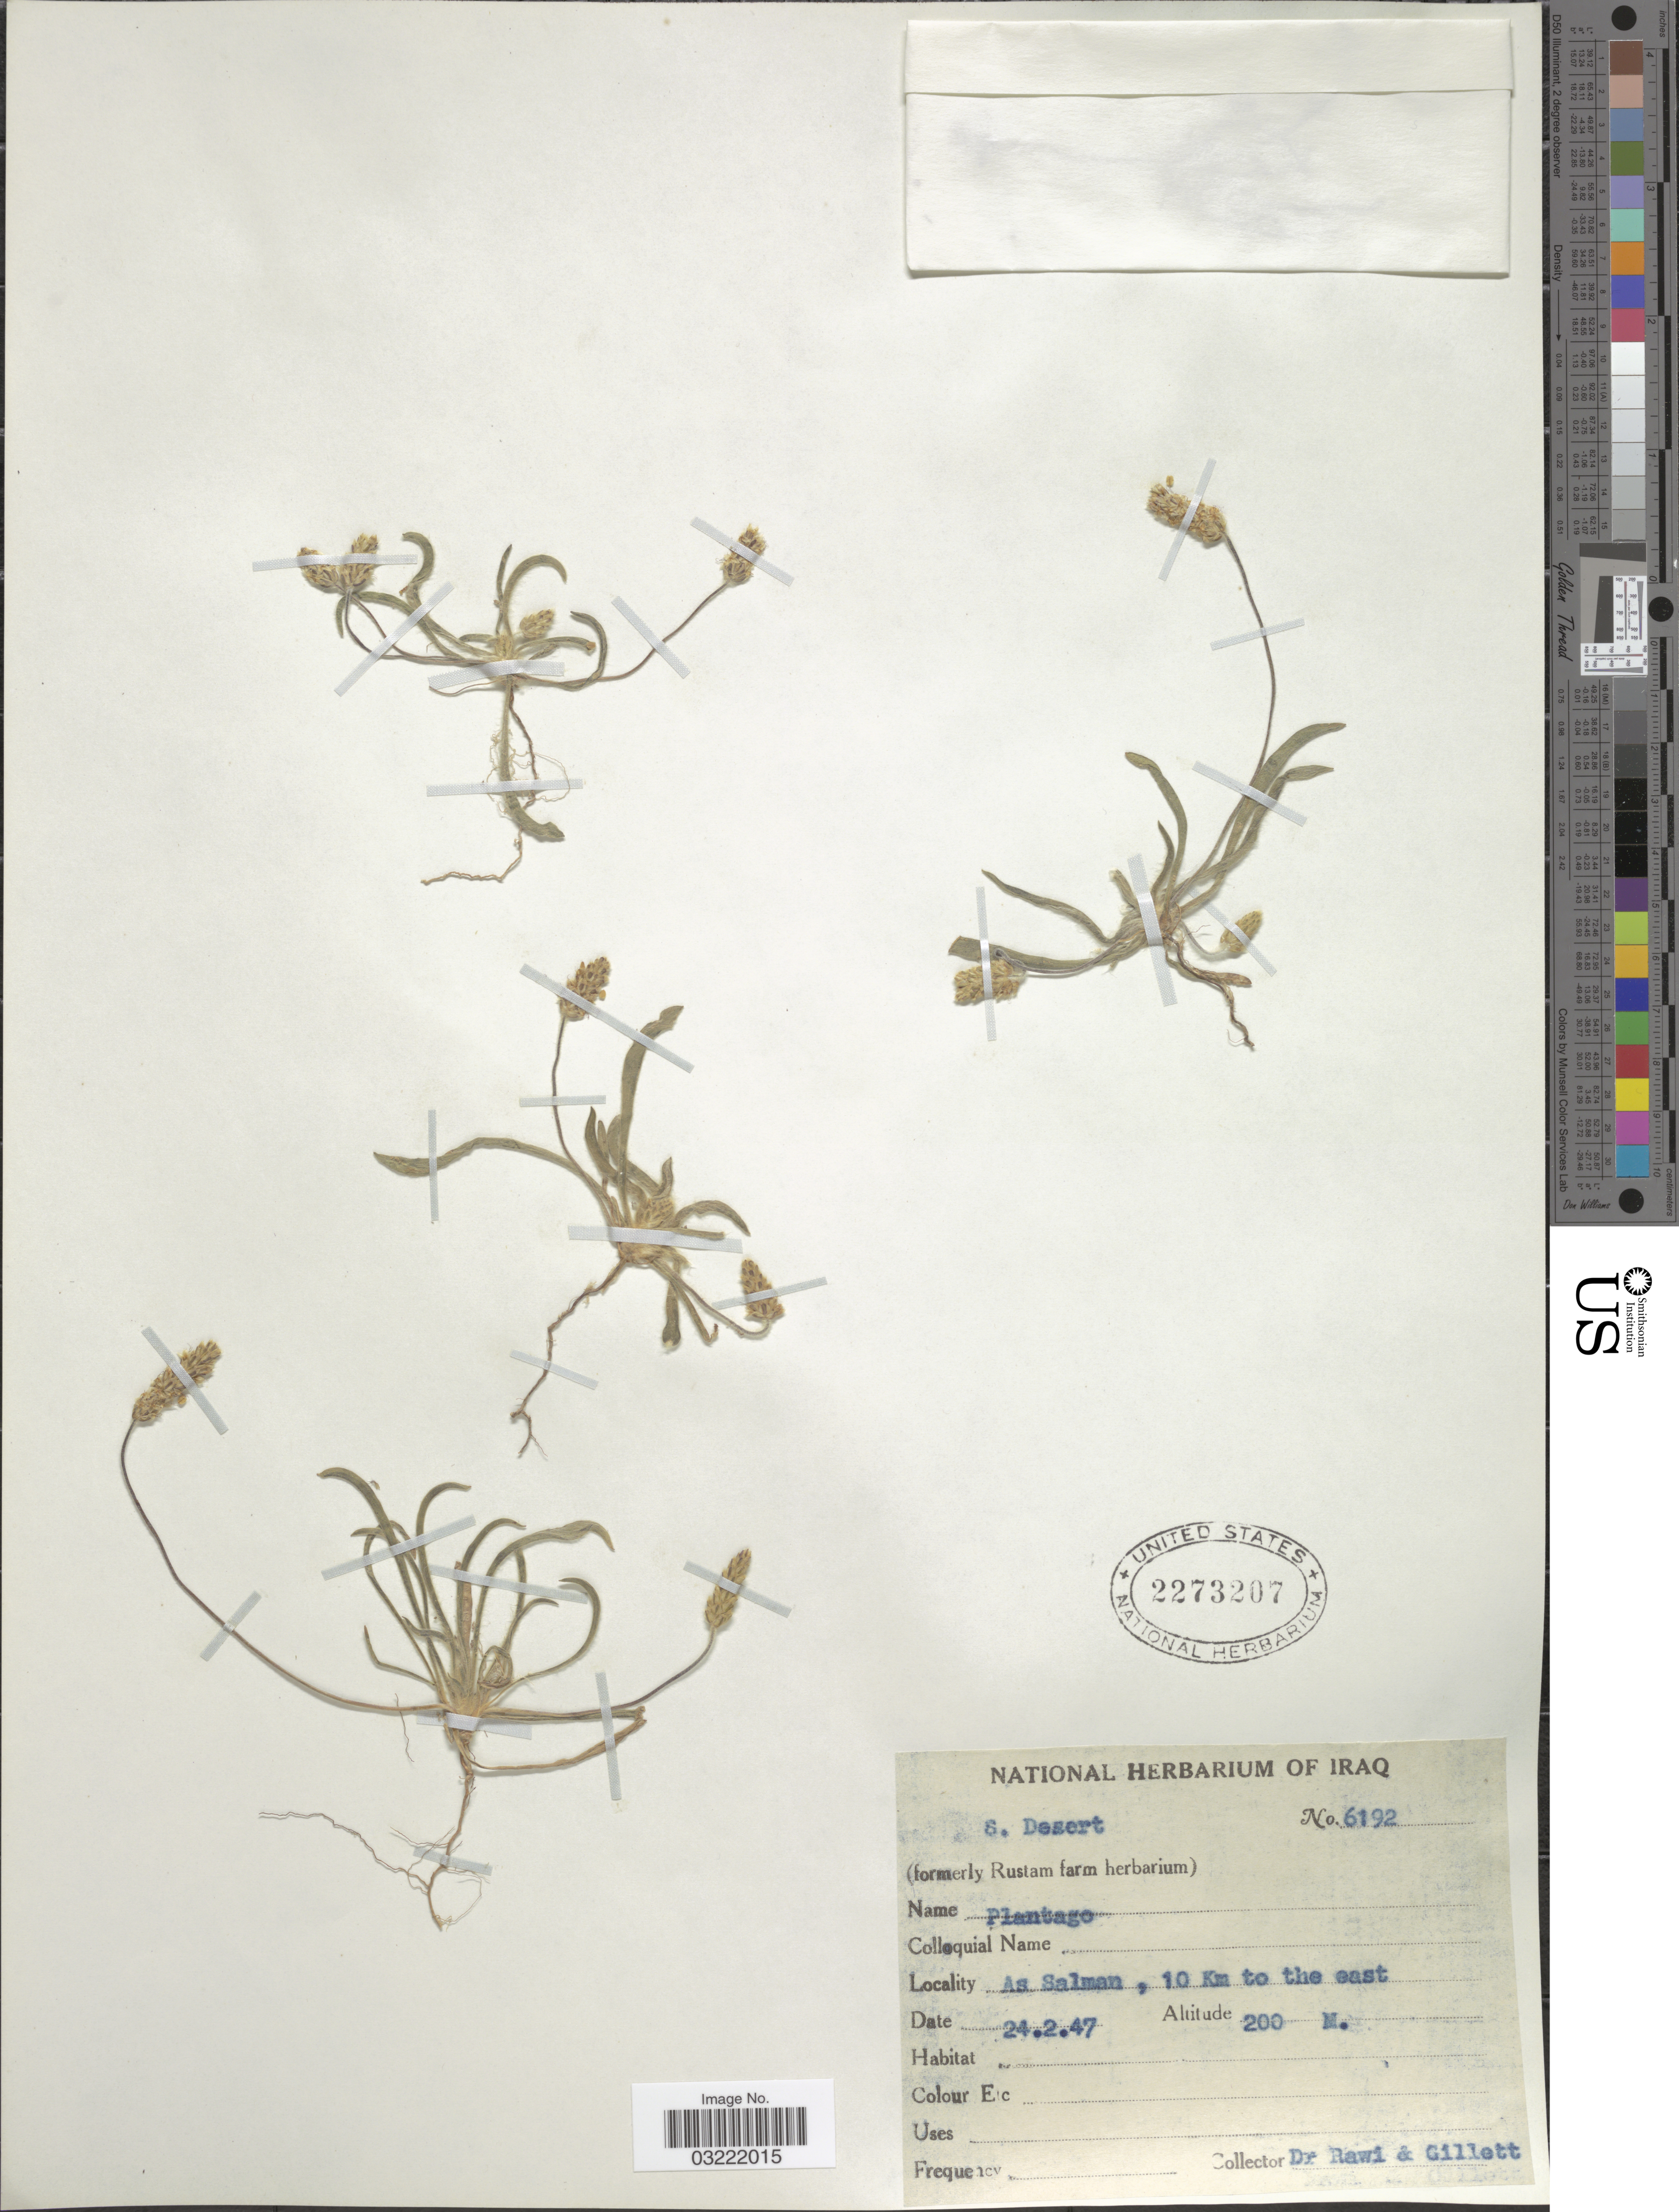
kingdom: Plantae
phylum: Tracheophyta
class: Magnoliopsida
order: Lamiales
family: Plantaginaceae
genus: Plantago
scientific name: Plantago cylindrica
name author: Forssk.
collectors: -. Rawi & Gillett, --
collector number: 6192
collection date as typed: Transcribed d/m/y: 24/2/47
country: Iraq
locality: As Salman, 10 Km to the east. S. Desert.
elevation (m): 200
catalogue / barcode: US 2273207